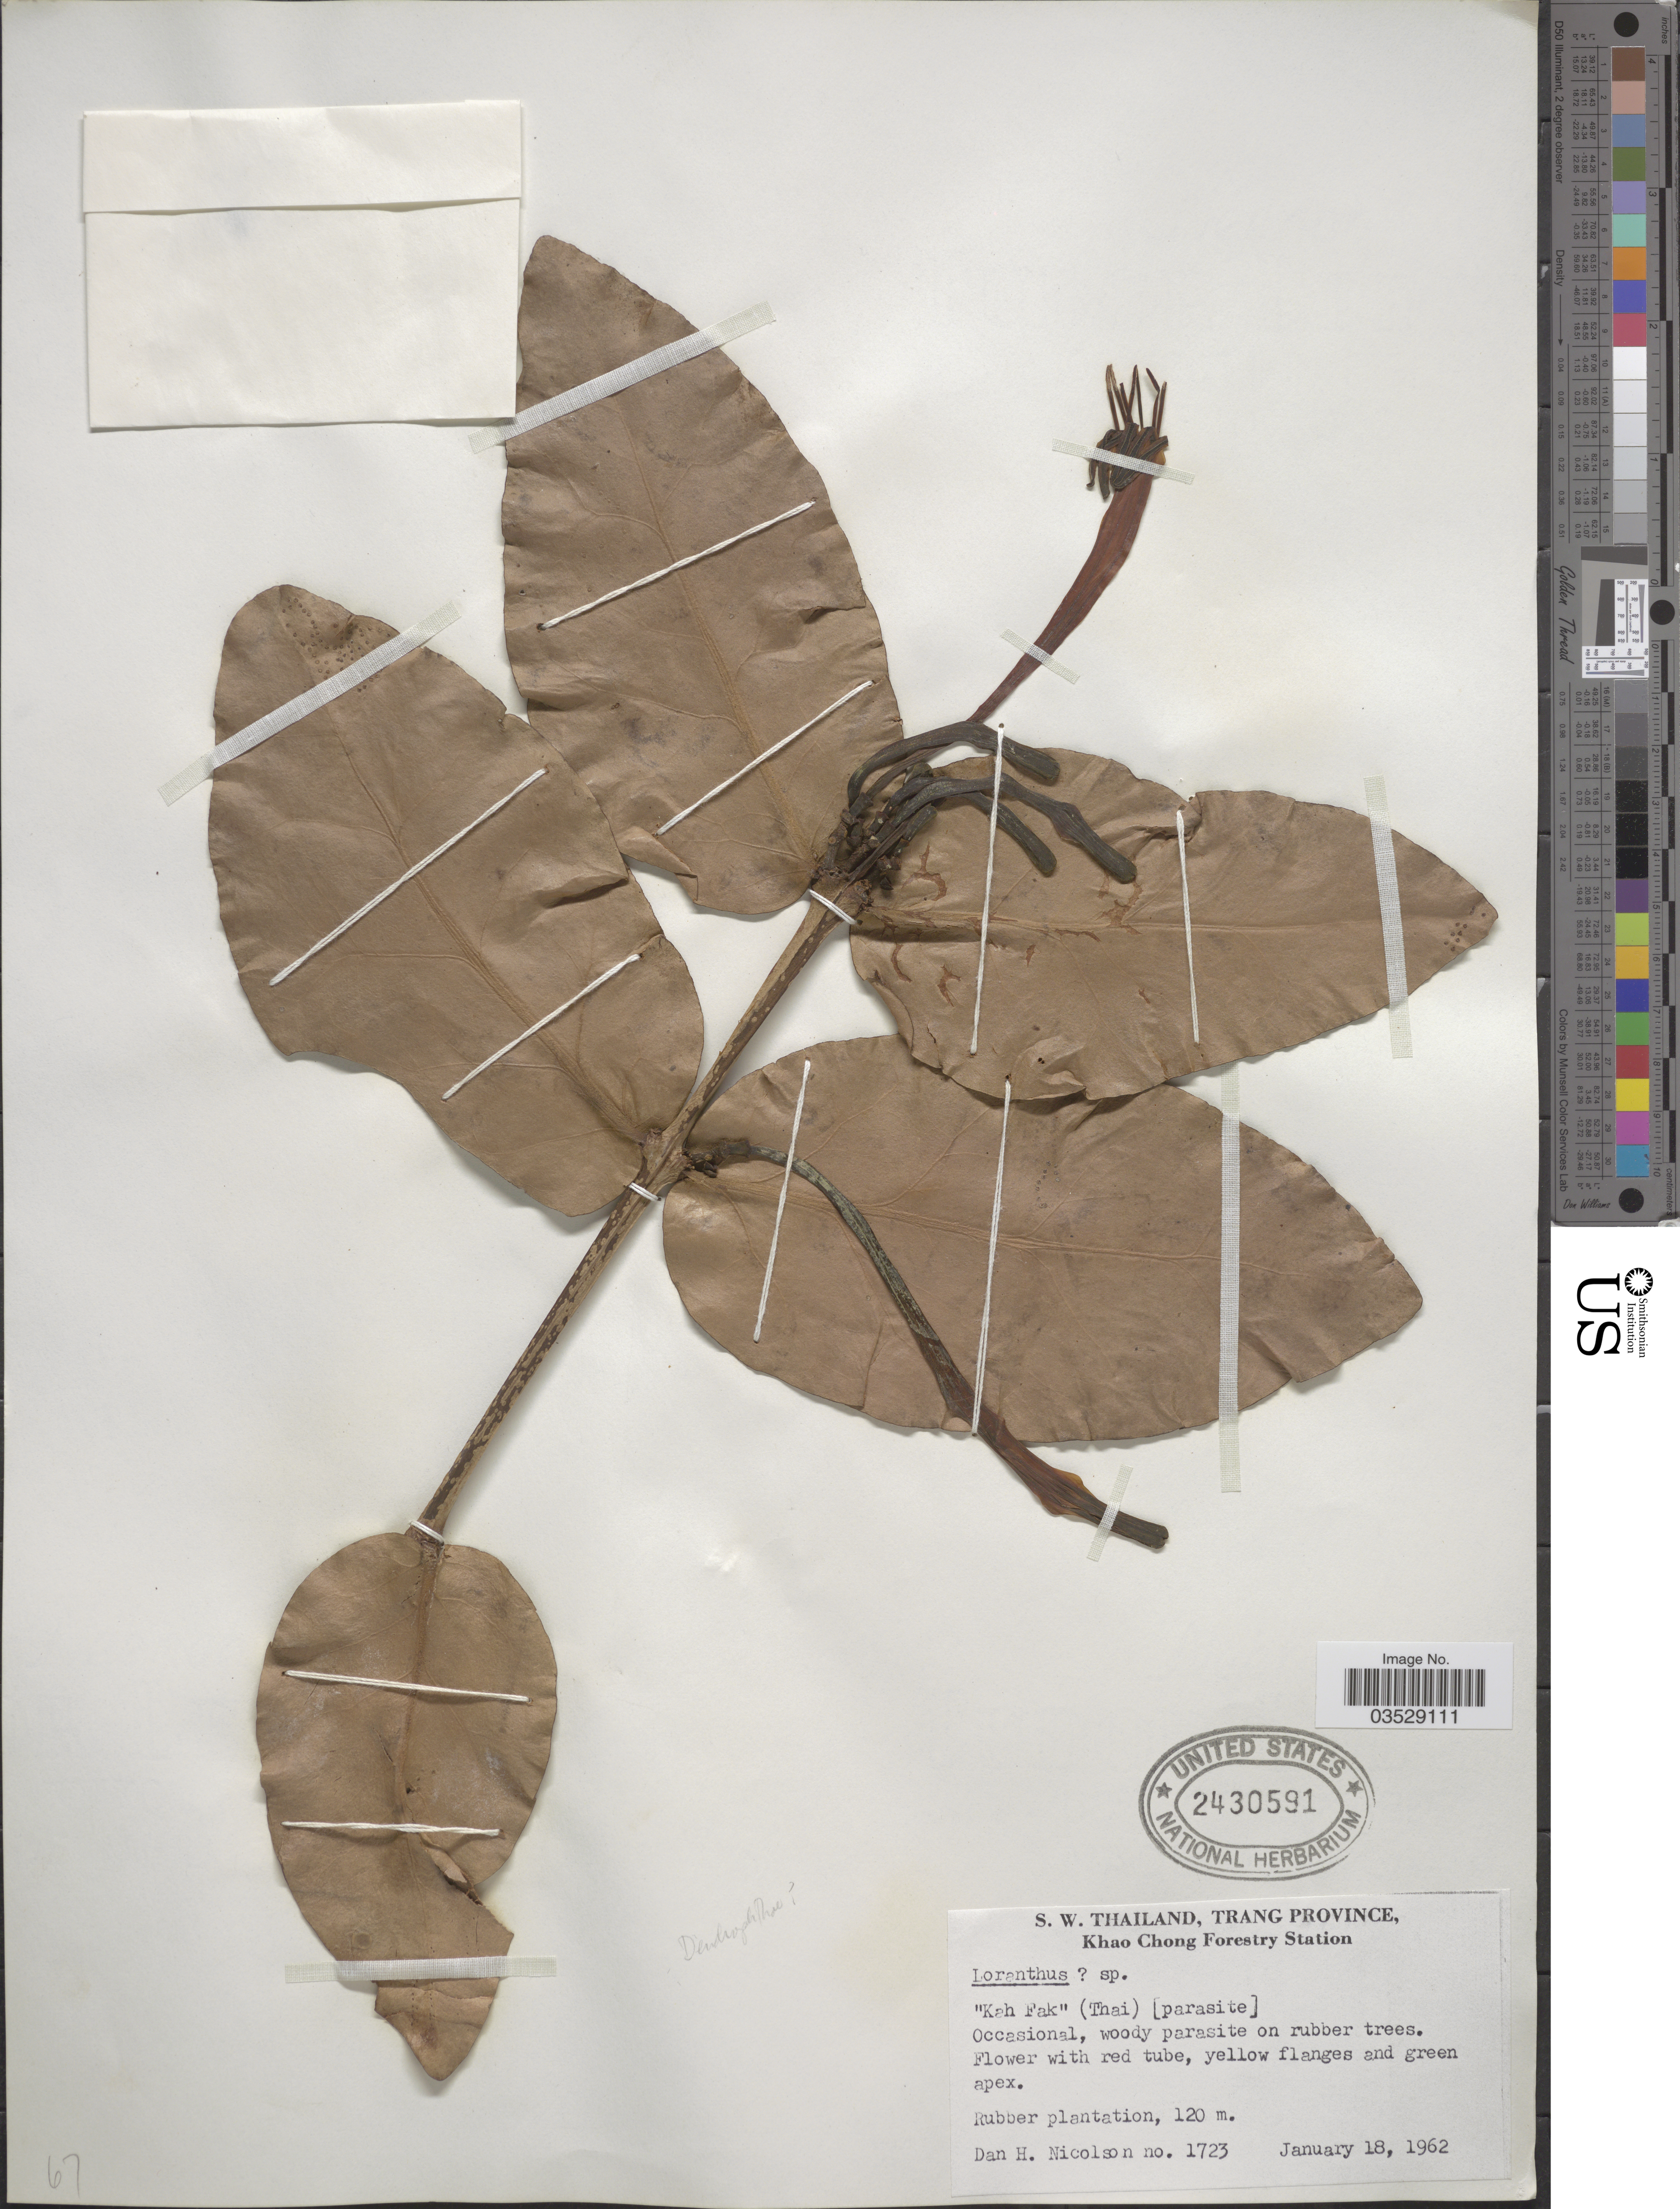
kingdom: Plantae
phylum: Tracheophyta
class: Magnoliopsida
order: Santalales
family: Loranthaceae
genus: Dendrophthoe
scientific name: Dendrophthoe sp.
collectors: D. H. Nicolson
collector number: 1723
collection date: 1962-01-18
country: Thailand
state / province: Trang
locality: S. W. Thailand. Khao Chong Forestry Station. Rubber plantation.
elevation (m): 120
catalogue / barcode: US 2430591